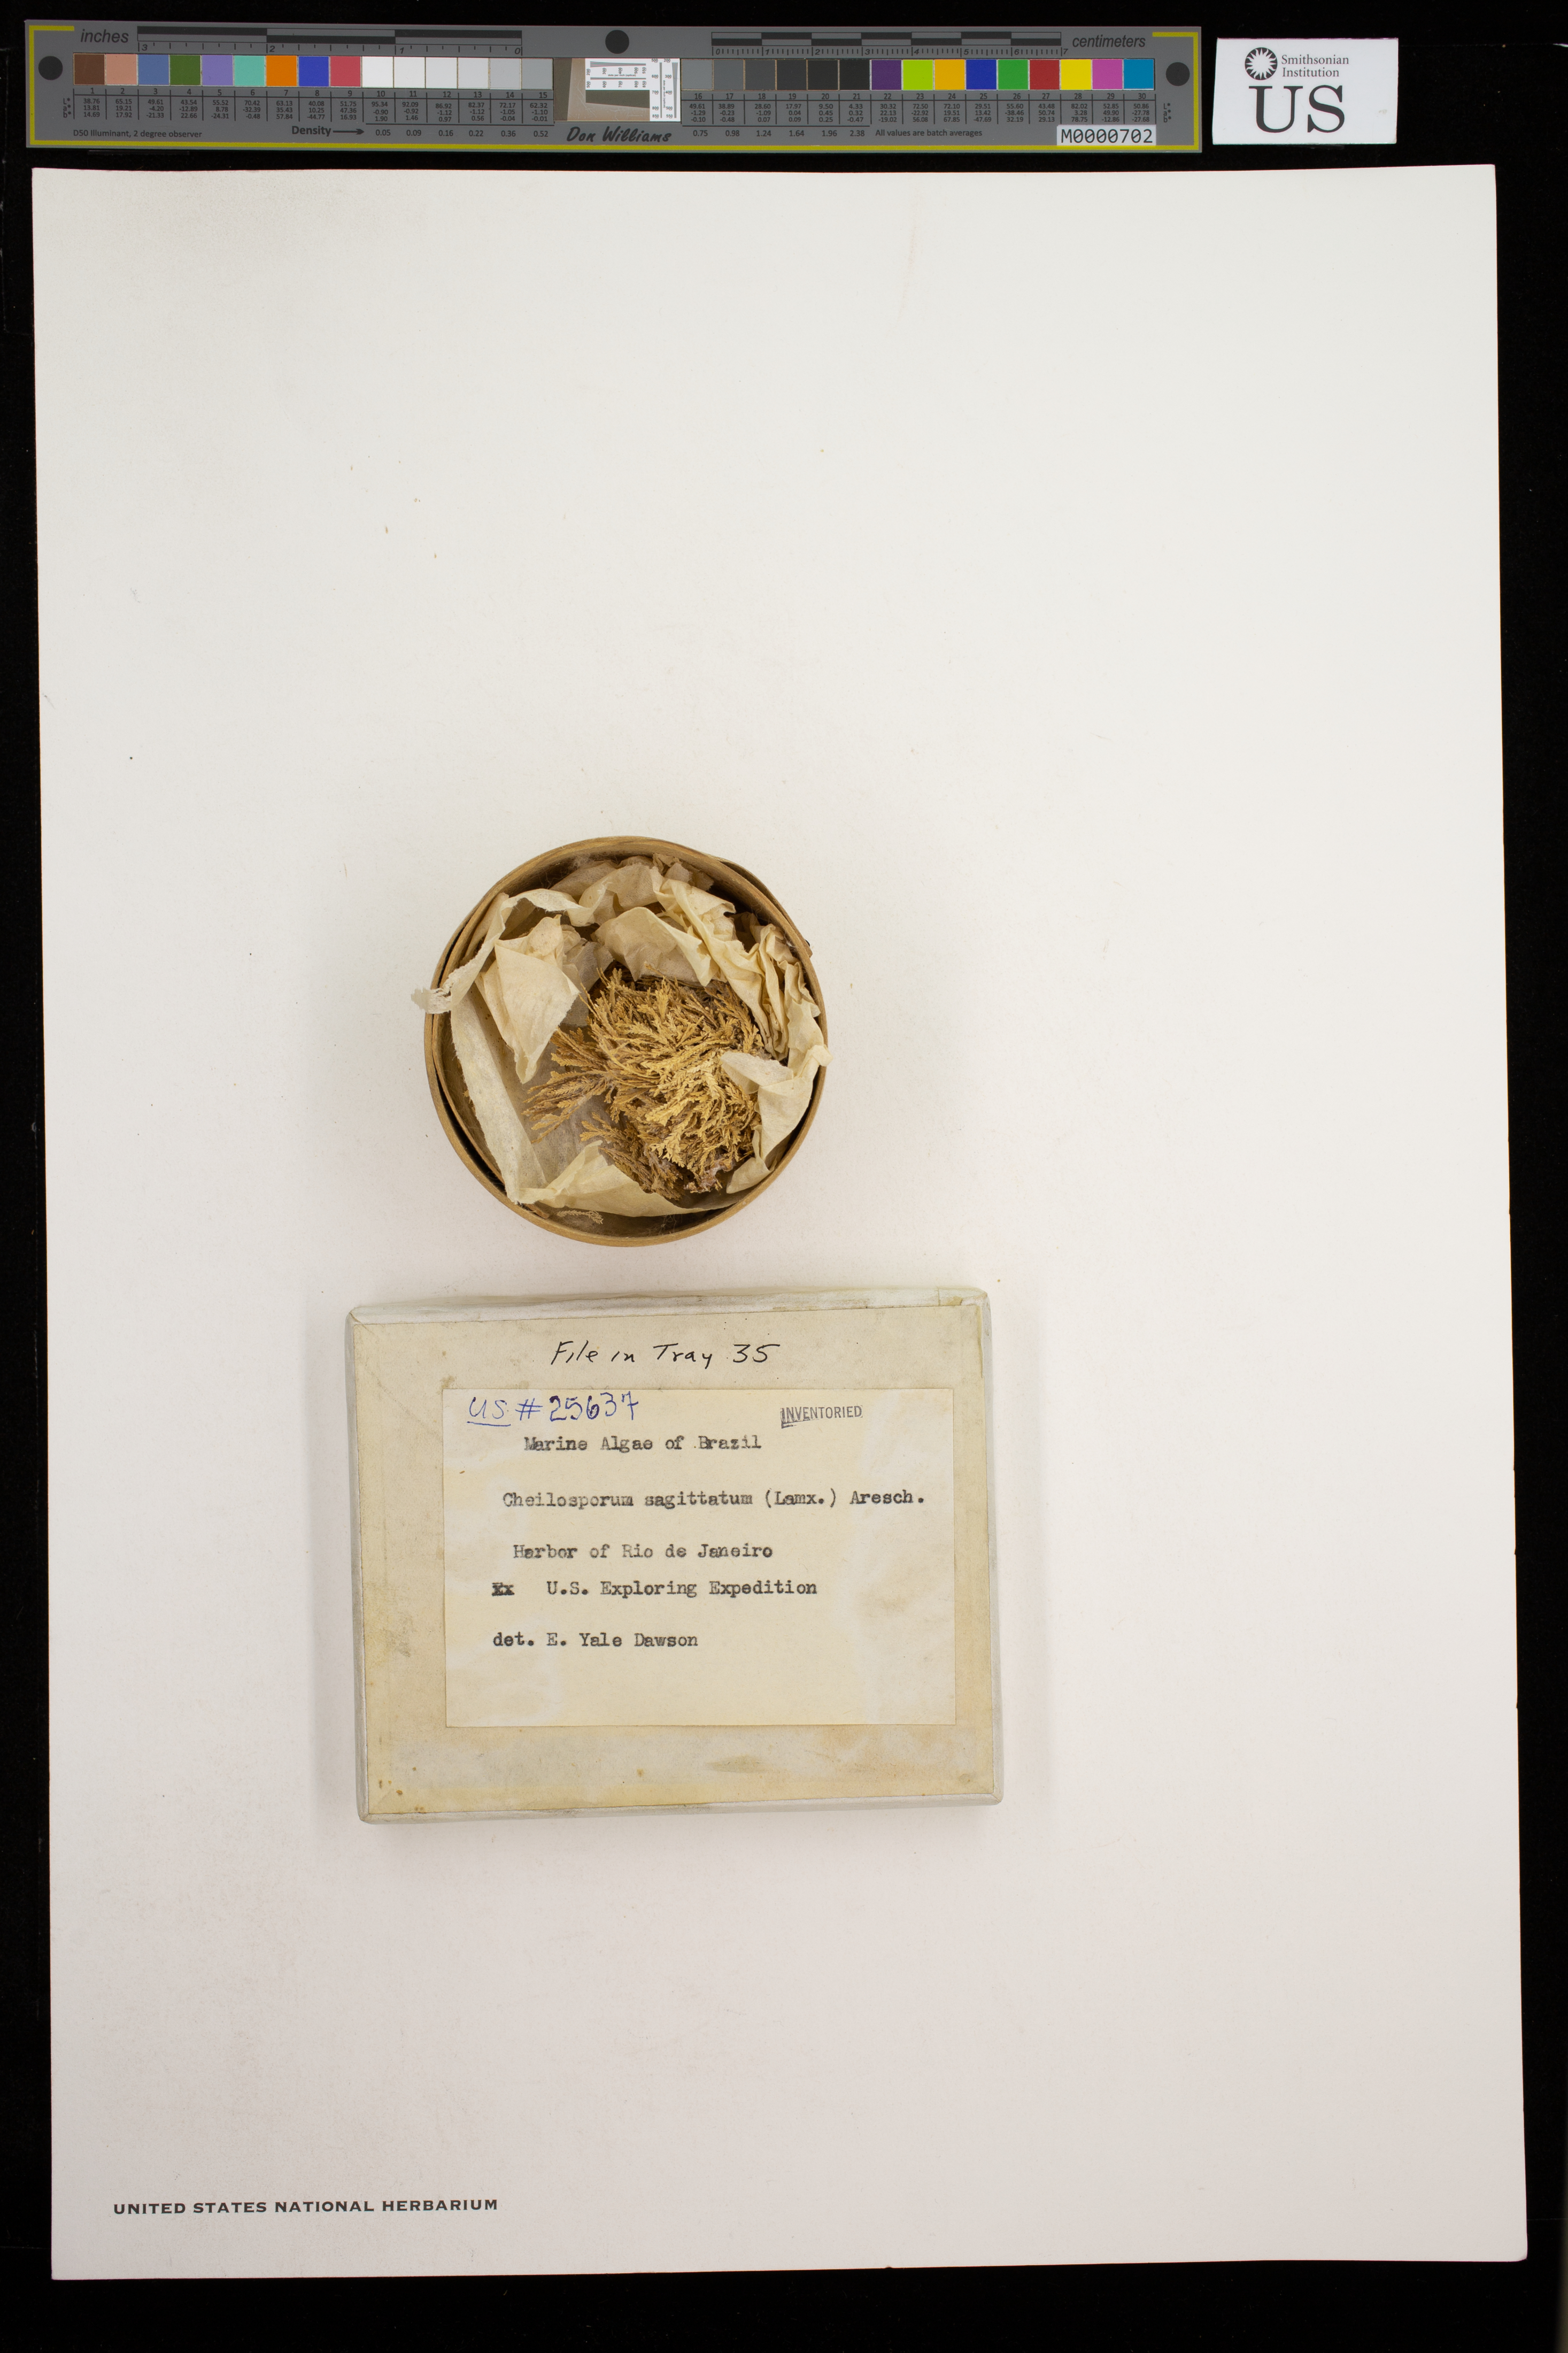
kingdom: Plantae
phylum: Rhodophyta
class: Florideophyceae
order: Corallinales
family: Corallinaceae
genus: Cheilosporum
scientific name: Cheilosporum sagittatum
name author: (J.V.Lamouroux) Aresch.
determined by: Dawson, E. Y.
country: Brazil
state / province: Rio de Janeiro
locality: Rio de Janeiro Harbor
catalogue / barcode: US 25637